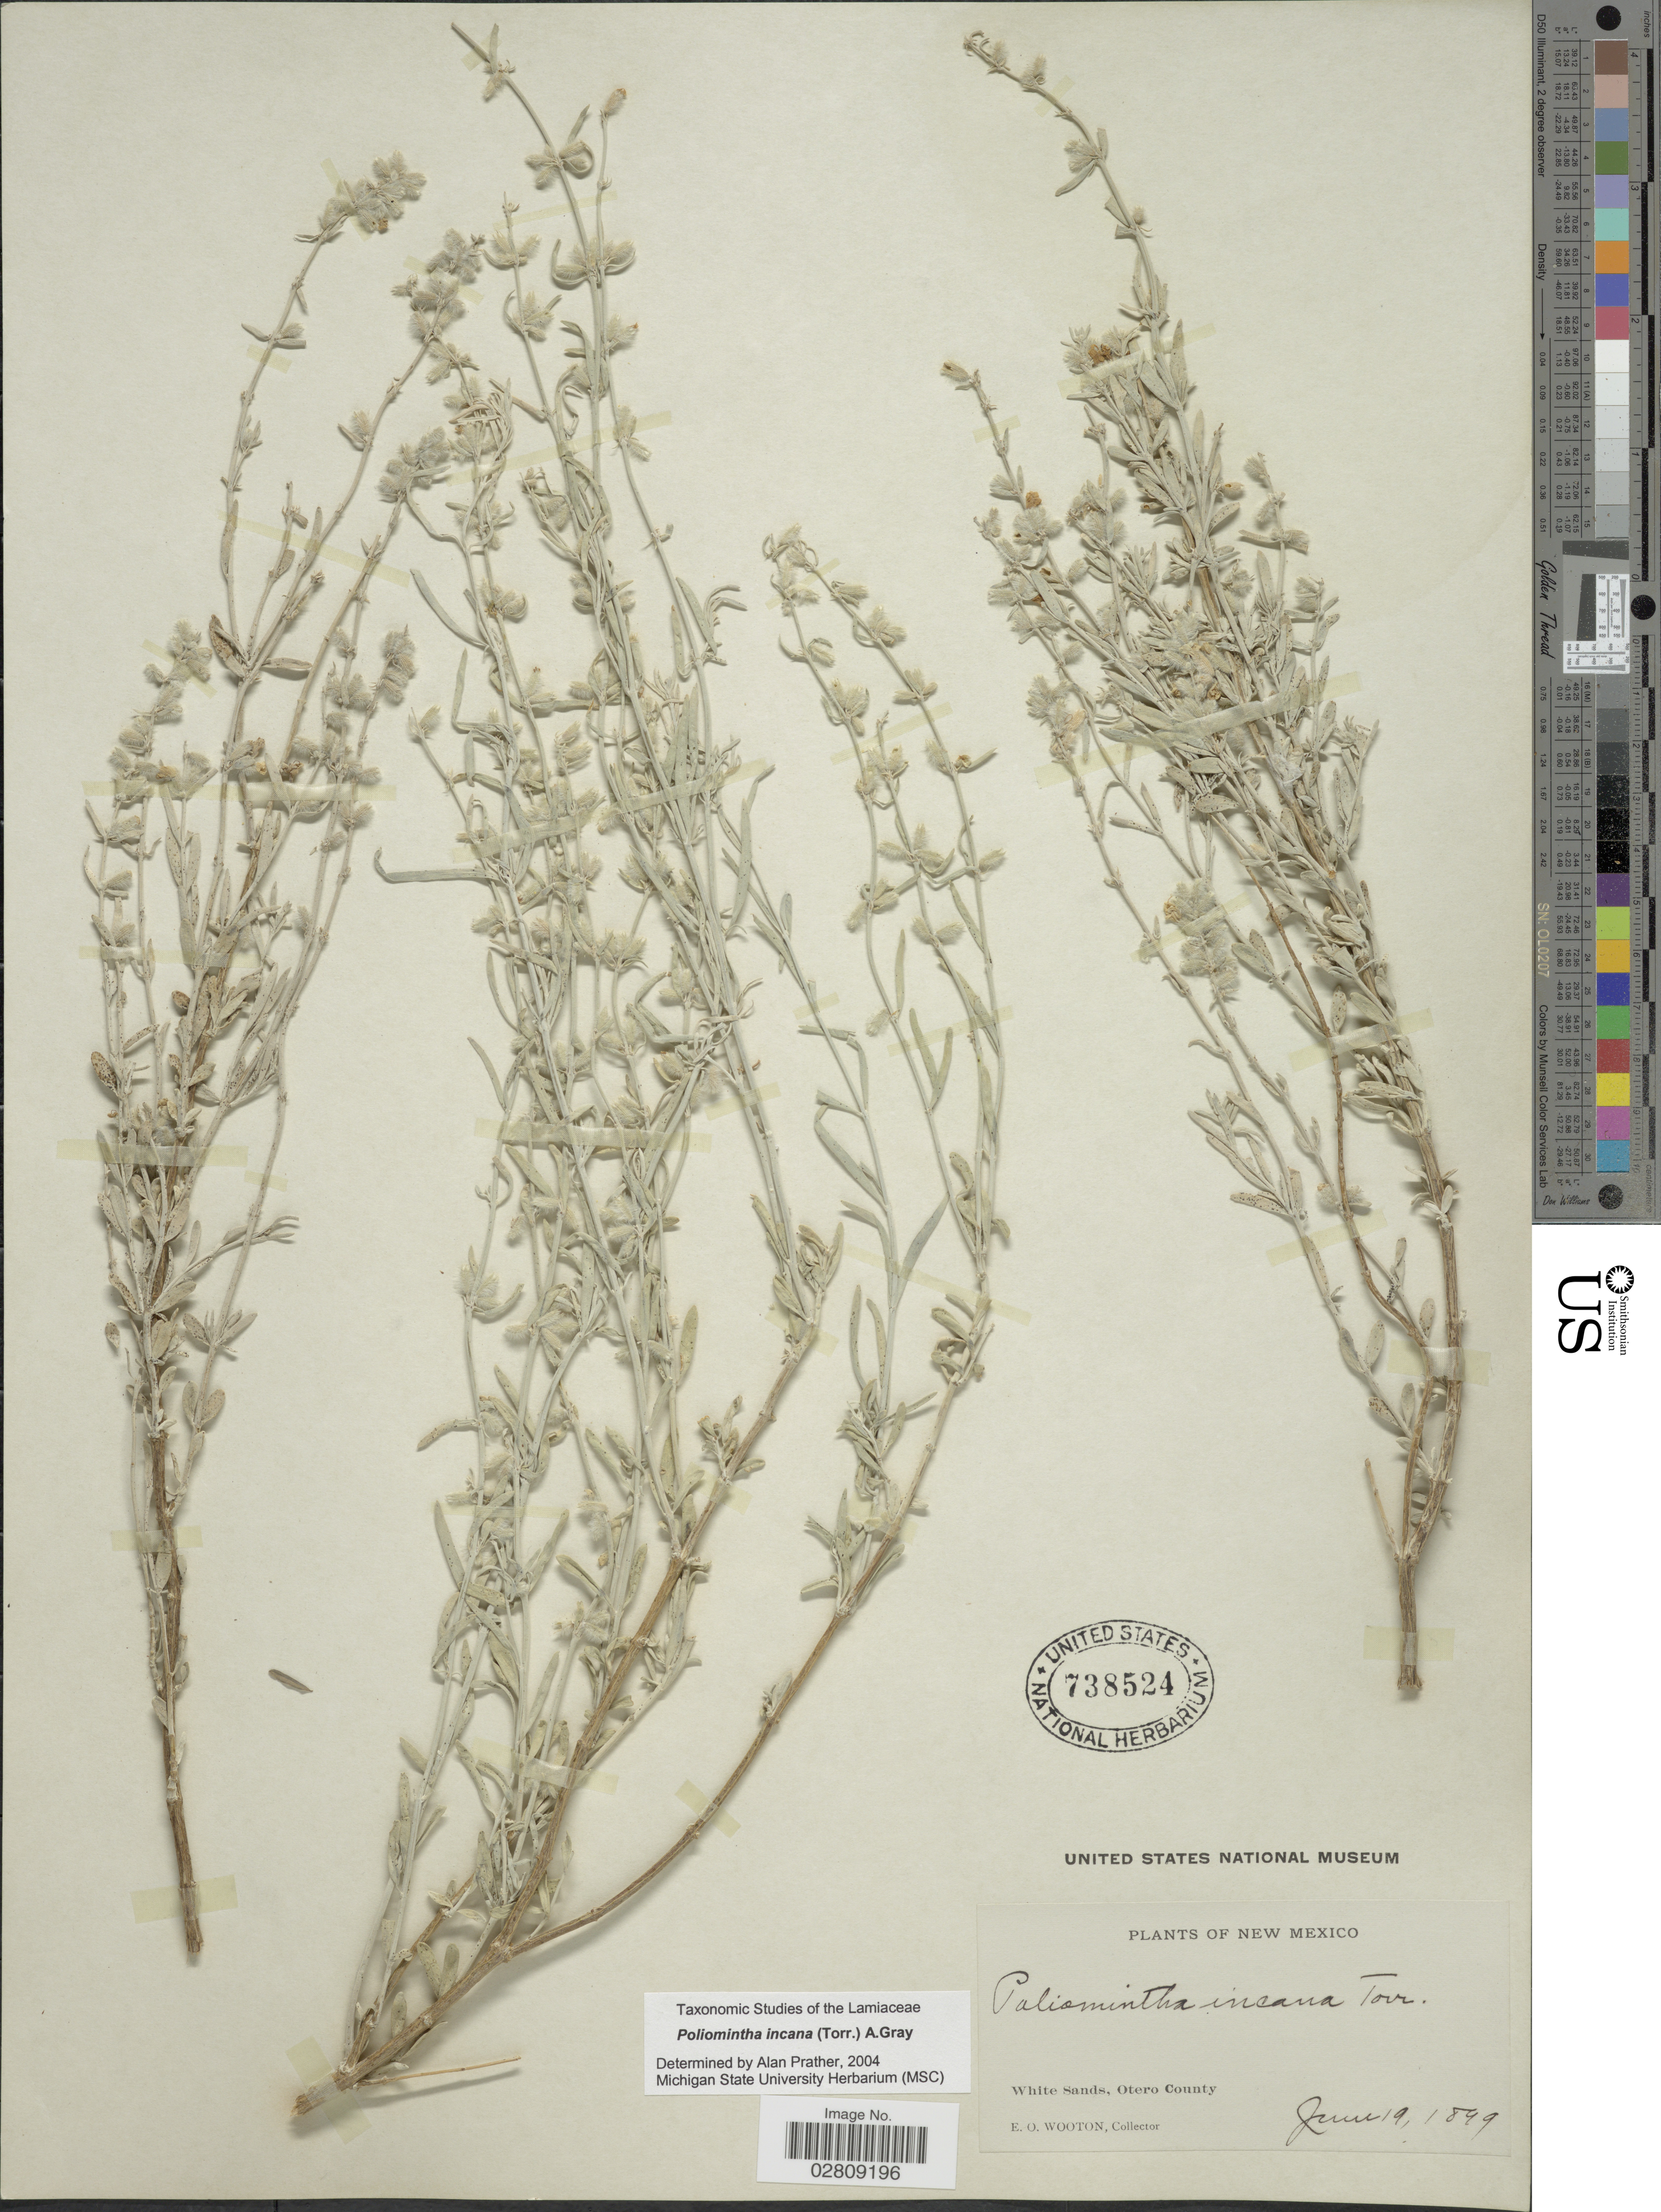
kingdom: Plantae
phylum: Tracheophyta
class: Magnoliopsida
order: Lamiales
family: Lamiaceae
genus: Poliomintha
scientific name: Poliomintha incana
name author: (Torr.) A. Gray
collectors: E. O. Wooton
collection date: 1899-06-19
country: United States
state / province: New Mexico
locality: White Sands, Otero County.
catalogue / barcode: US 738524